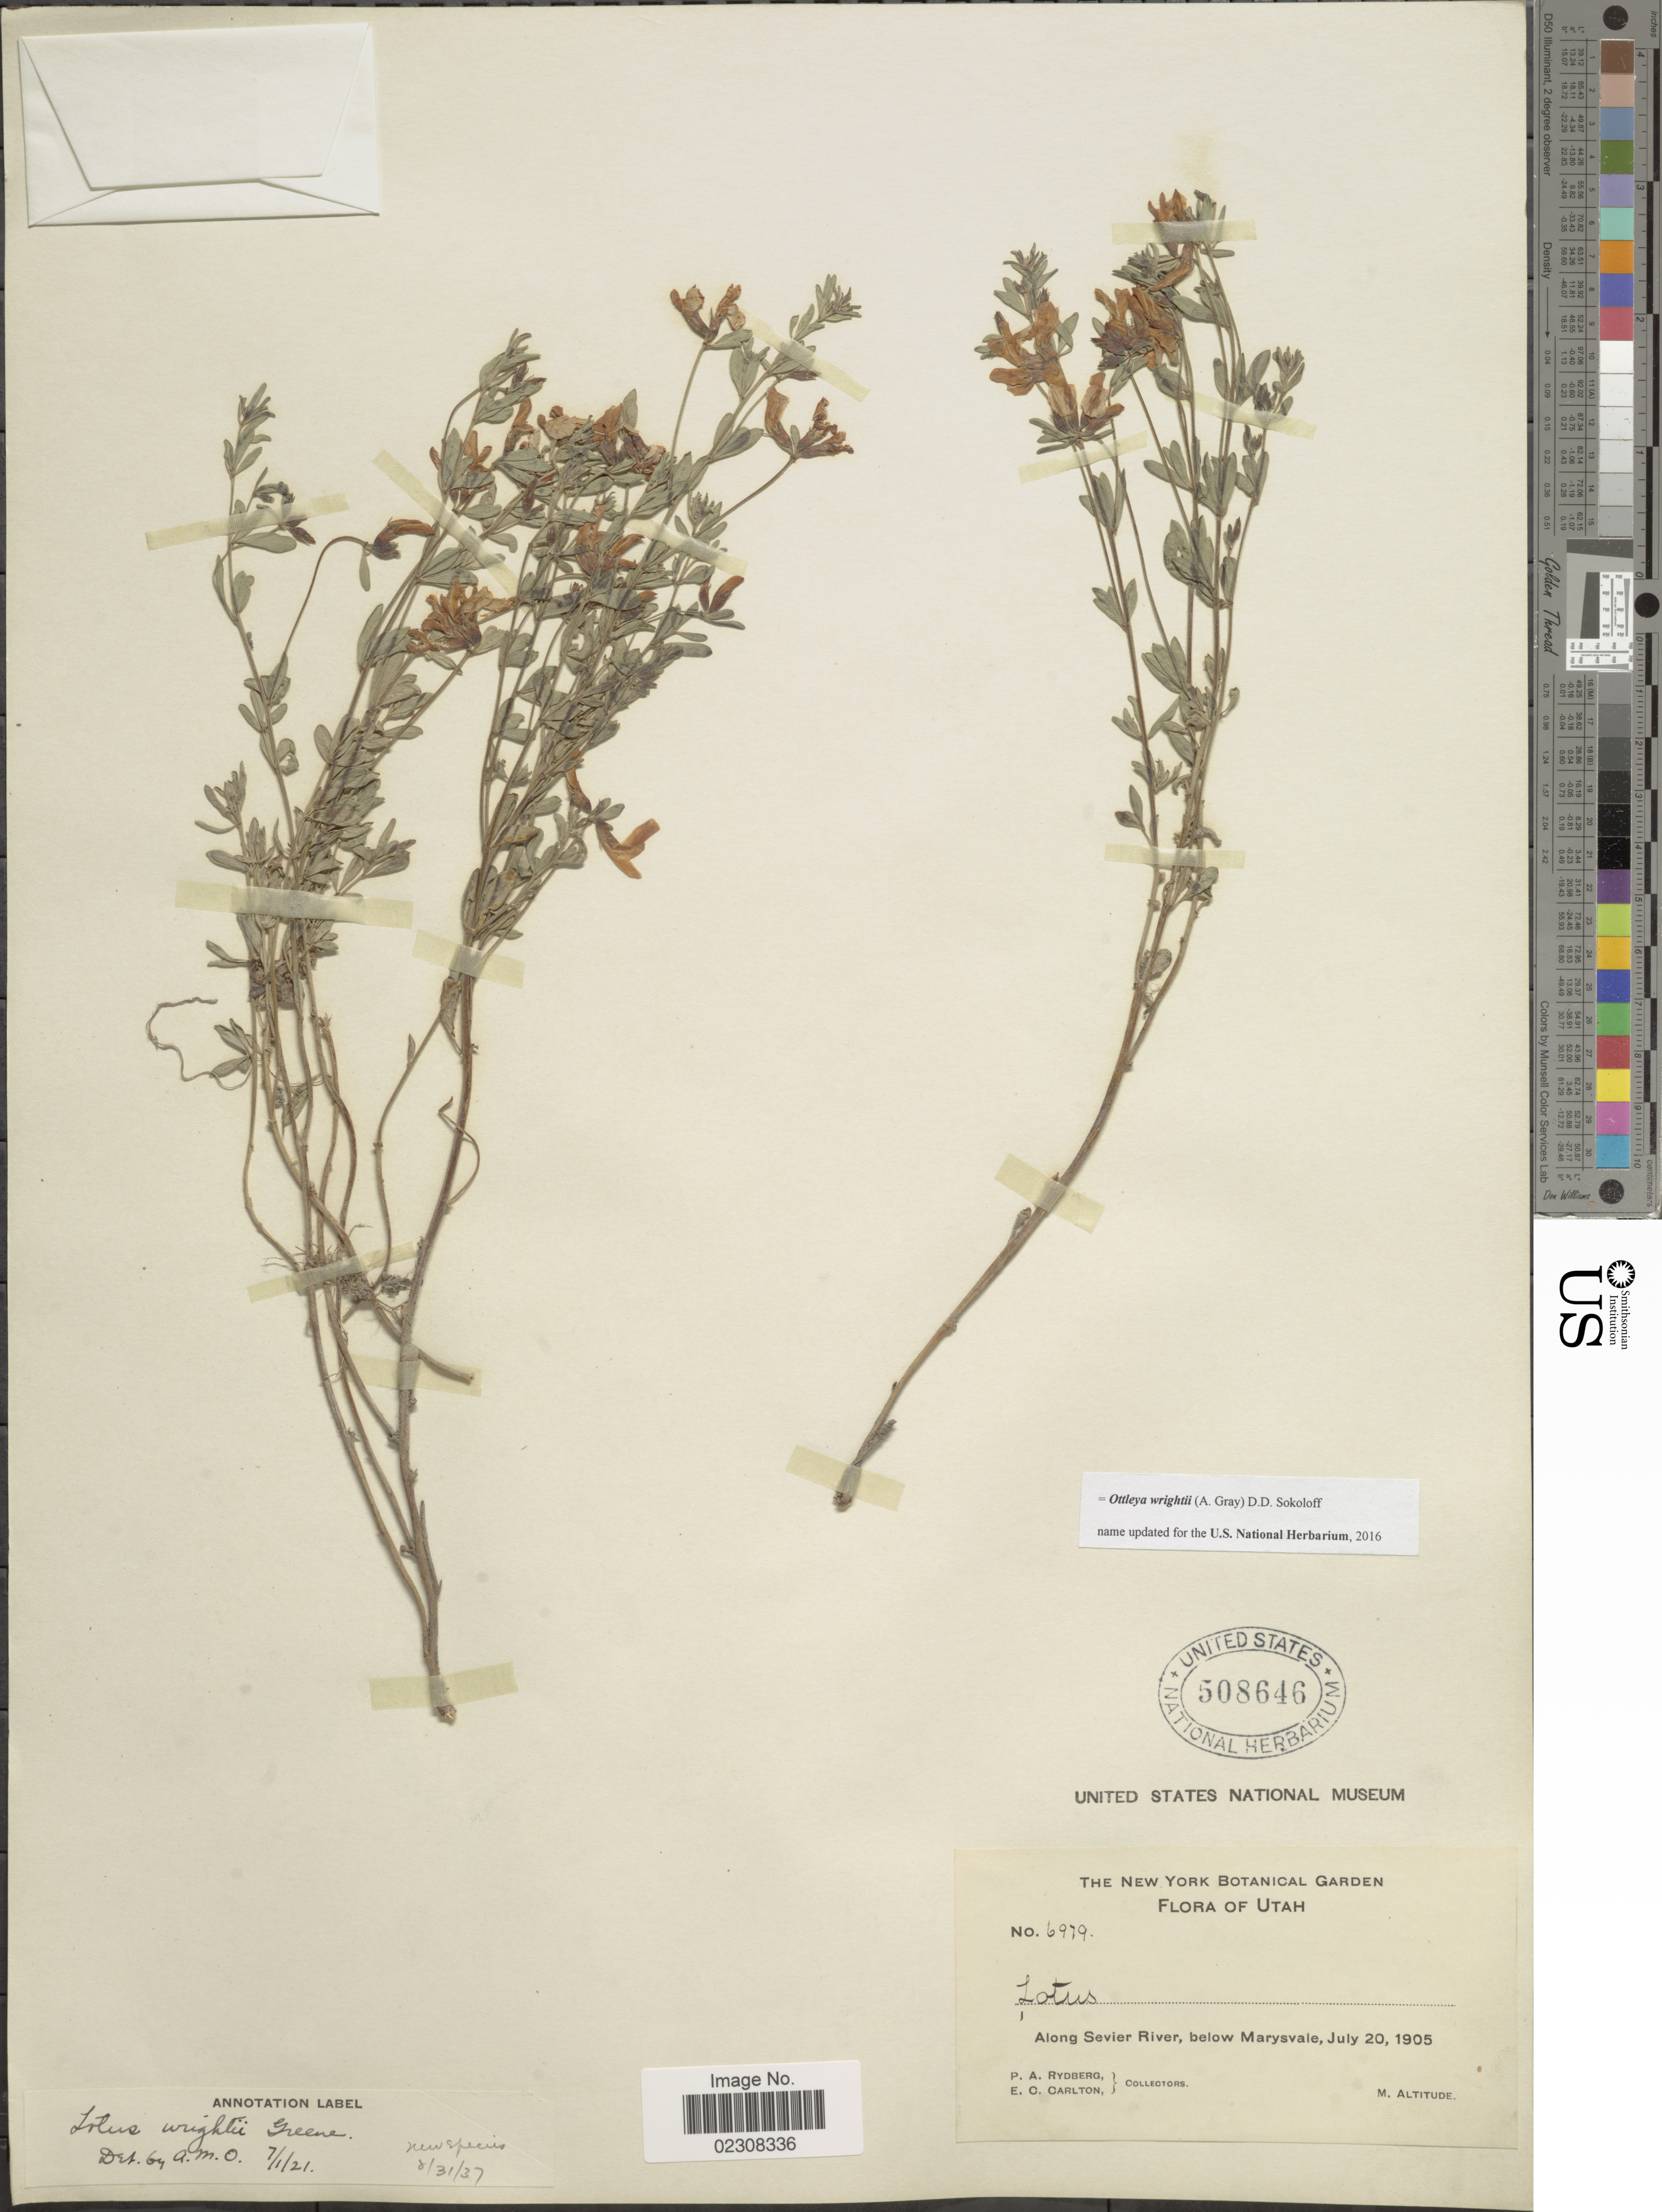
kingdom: Plantae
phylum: Tracheophyta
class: Magnoliopsida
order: Fabales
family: Fabaceae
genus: Ottleya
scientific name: Ottleya wrightii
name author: (A. Gray) D.D. Sokoloff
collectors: P. A. Rydberg & E. Carlton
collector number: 6979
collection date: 1905-07-20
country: United States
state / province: Utah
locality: Along Sevier River, below Marysvale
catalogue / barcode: US 508646